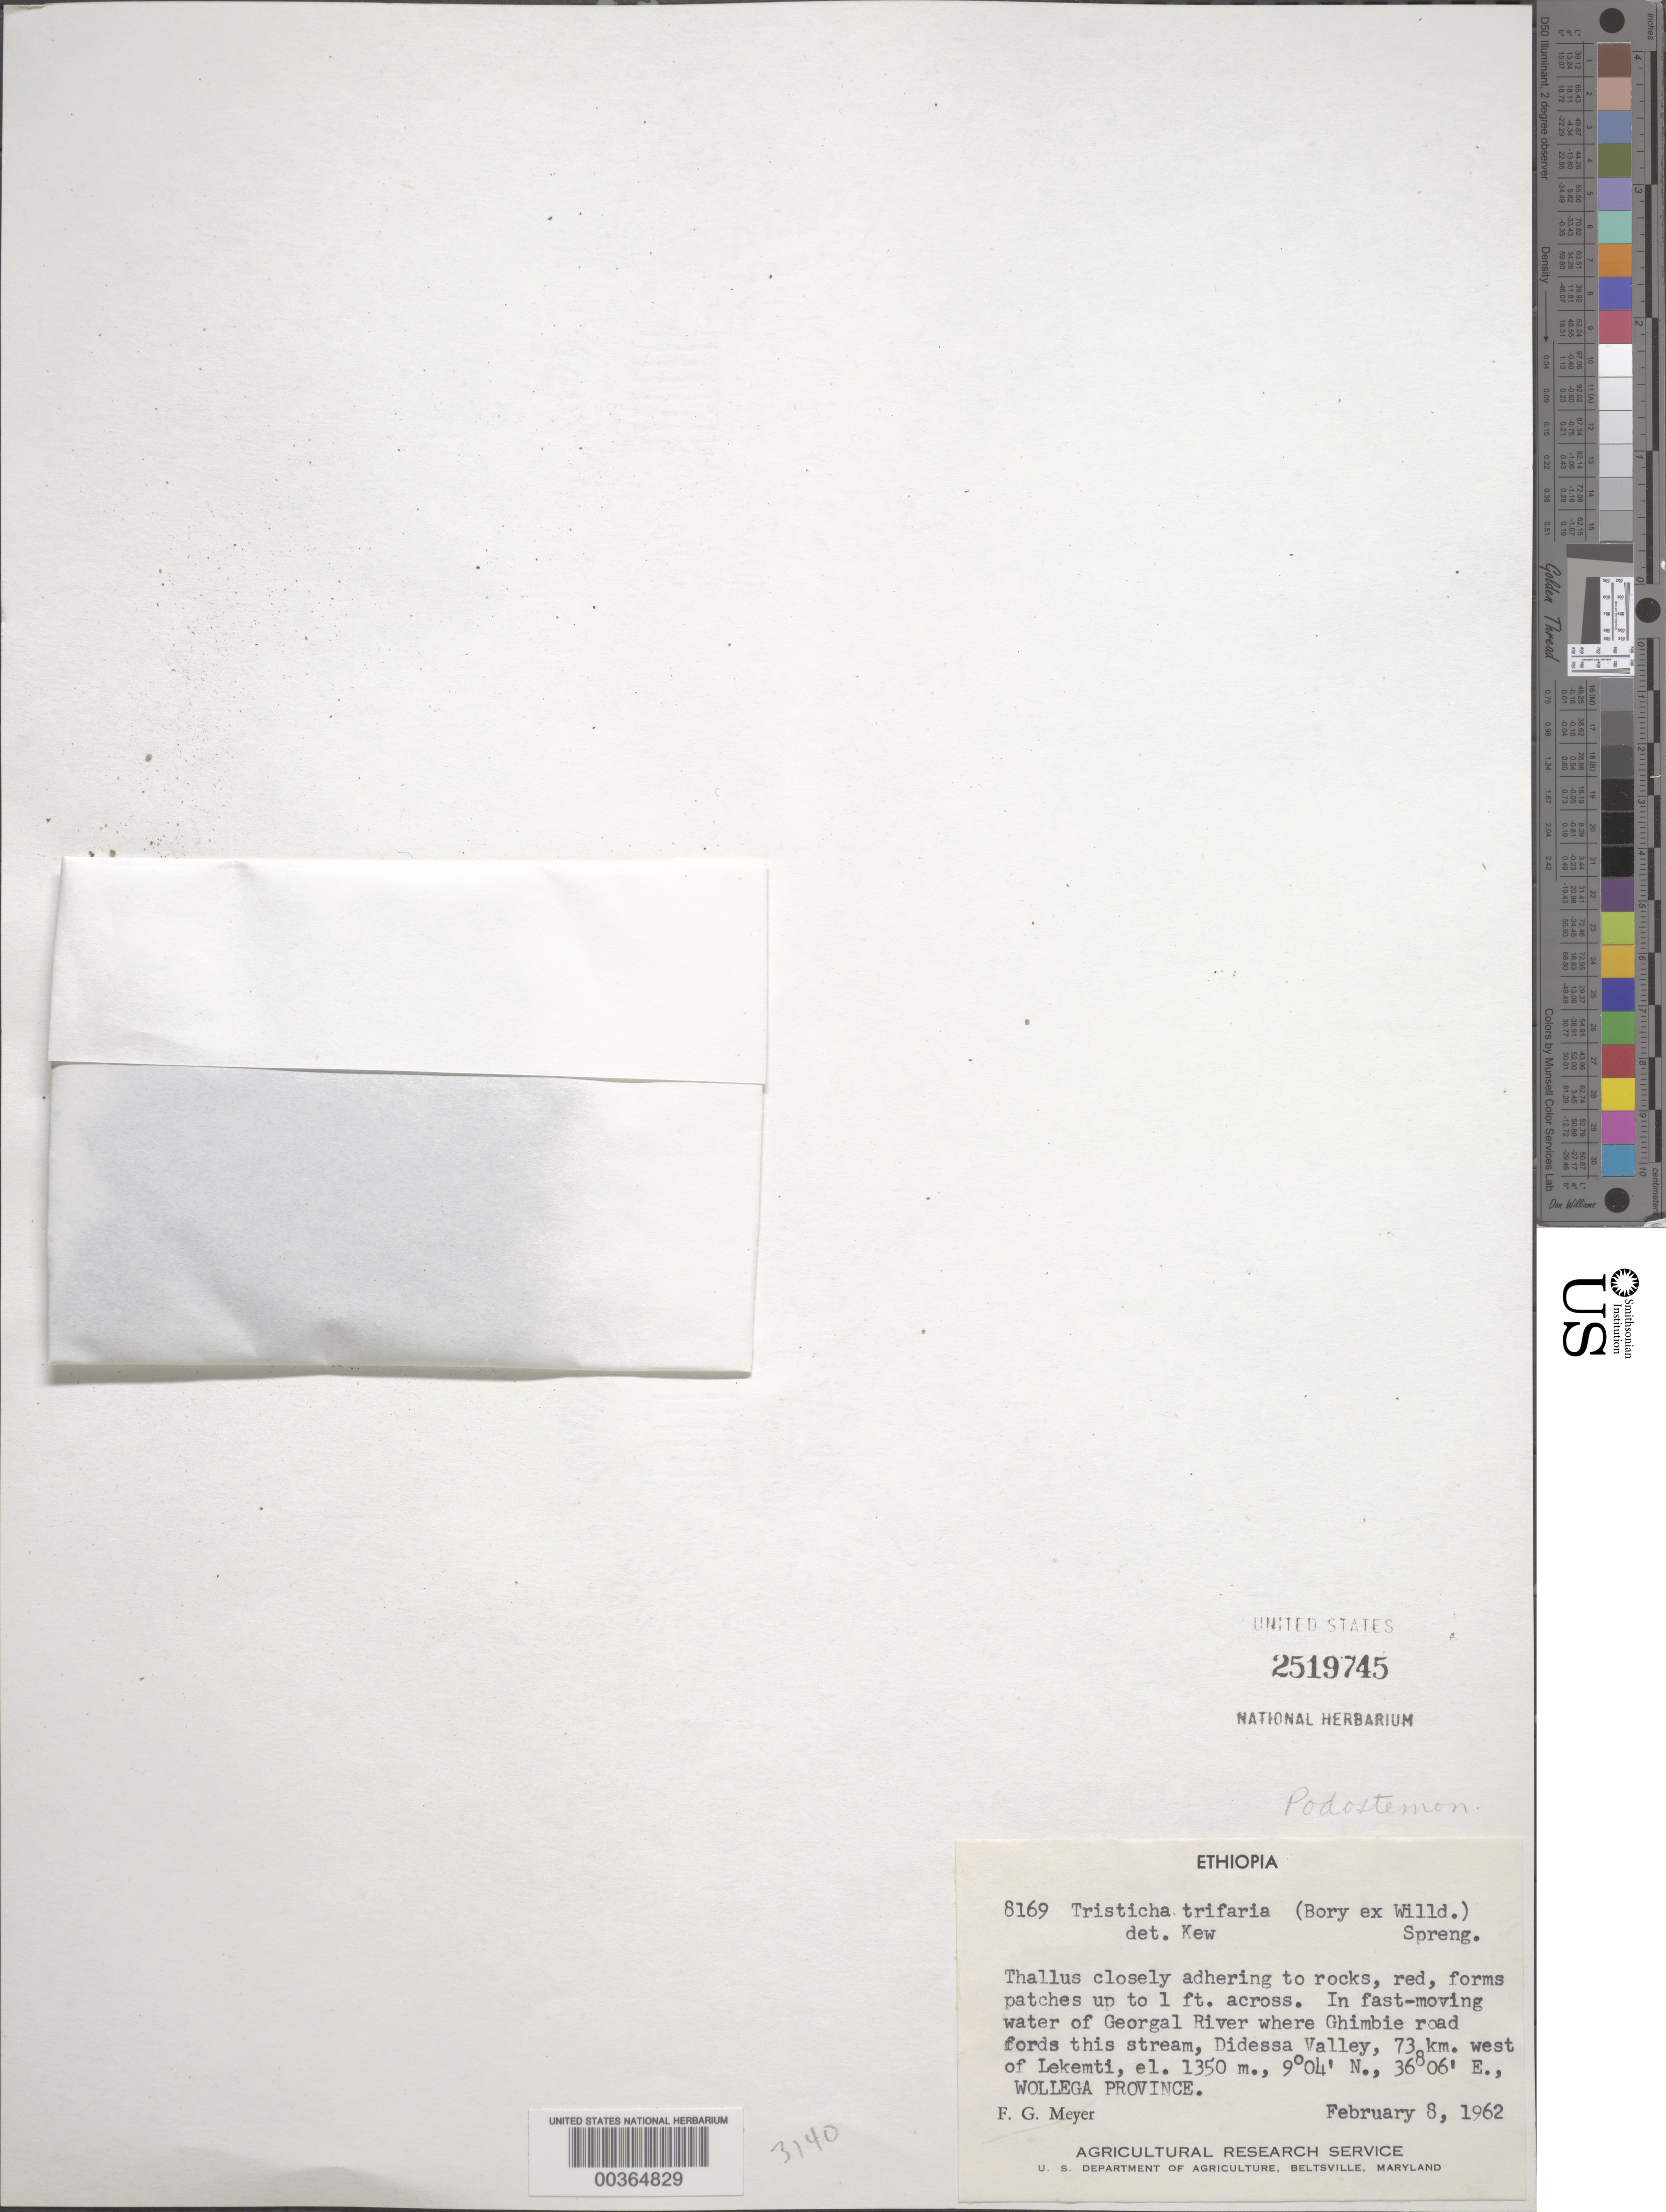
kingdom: Plantae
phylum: Tracheophyta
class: Magnoliopsida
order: Malpighiales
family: Podostemaceae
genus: Tristicha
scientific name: Tristicha hypnoides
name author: (A. St.-Hil.) Spreng.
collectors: F. G. Meyer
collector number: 8169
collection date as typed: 08 Feb 1962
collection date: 1962-02-08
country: Ethiopia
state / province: Oromiya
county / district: Welega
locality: Georgal river, didessa valley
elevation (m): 1350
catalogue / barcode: US 2519745